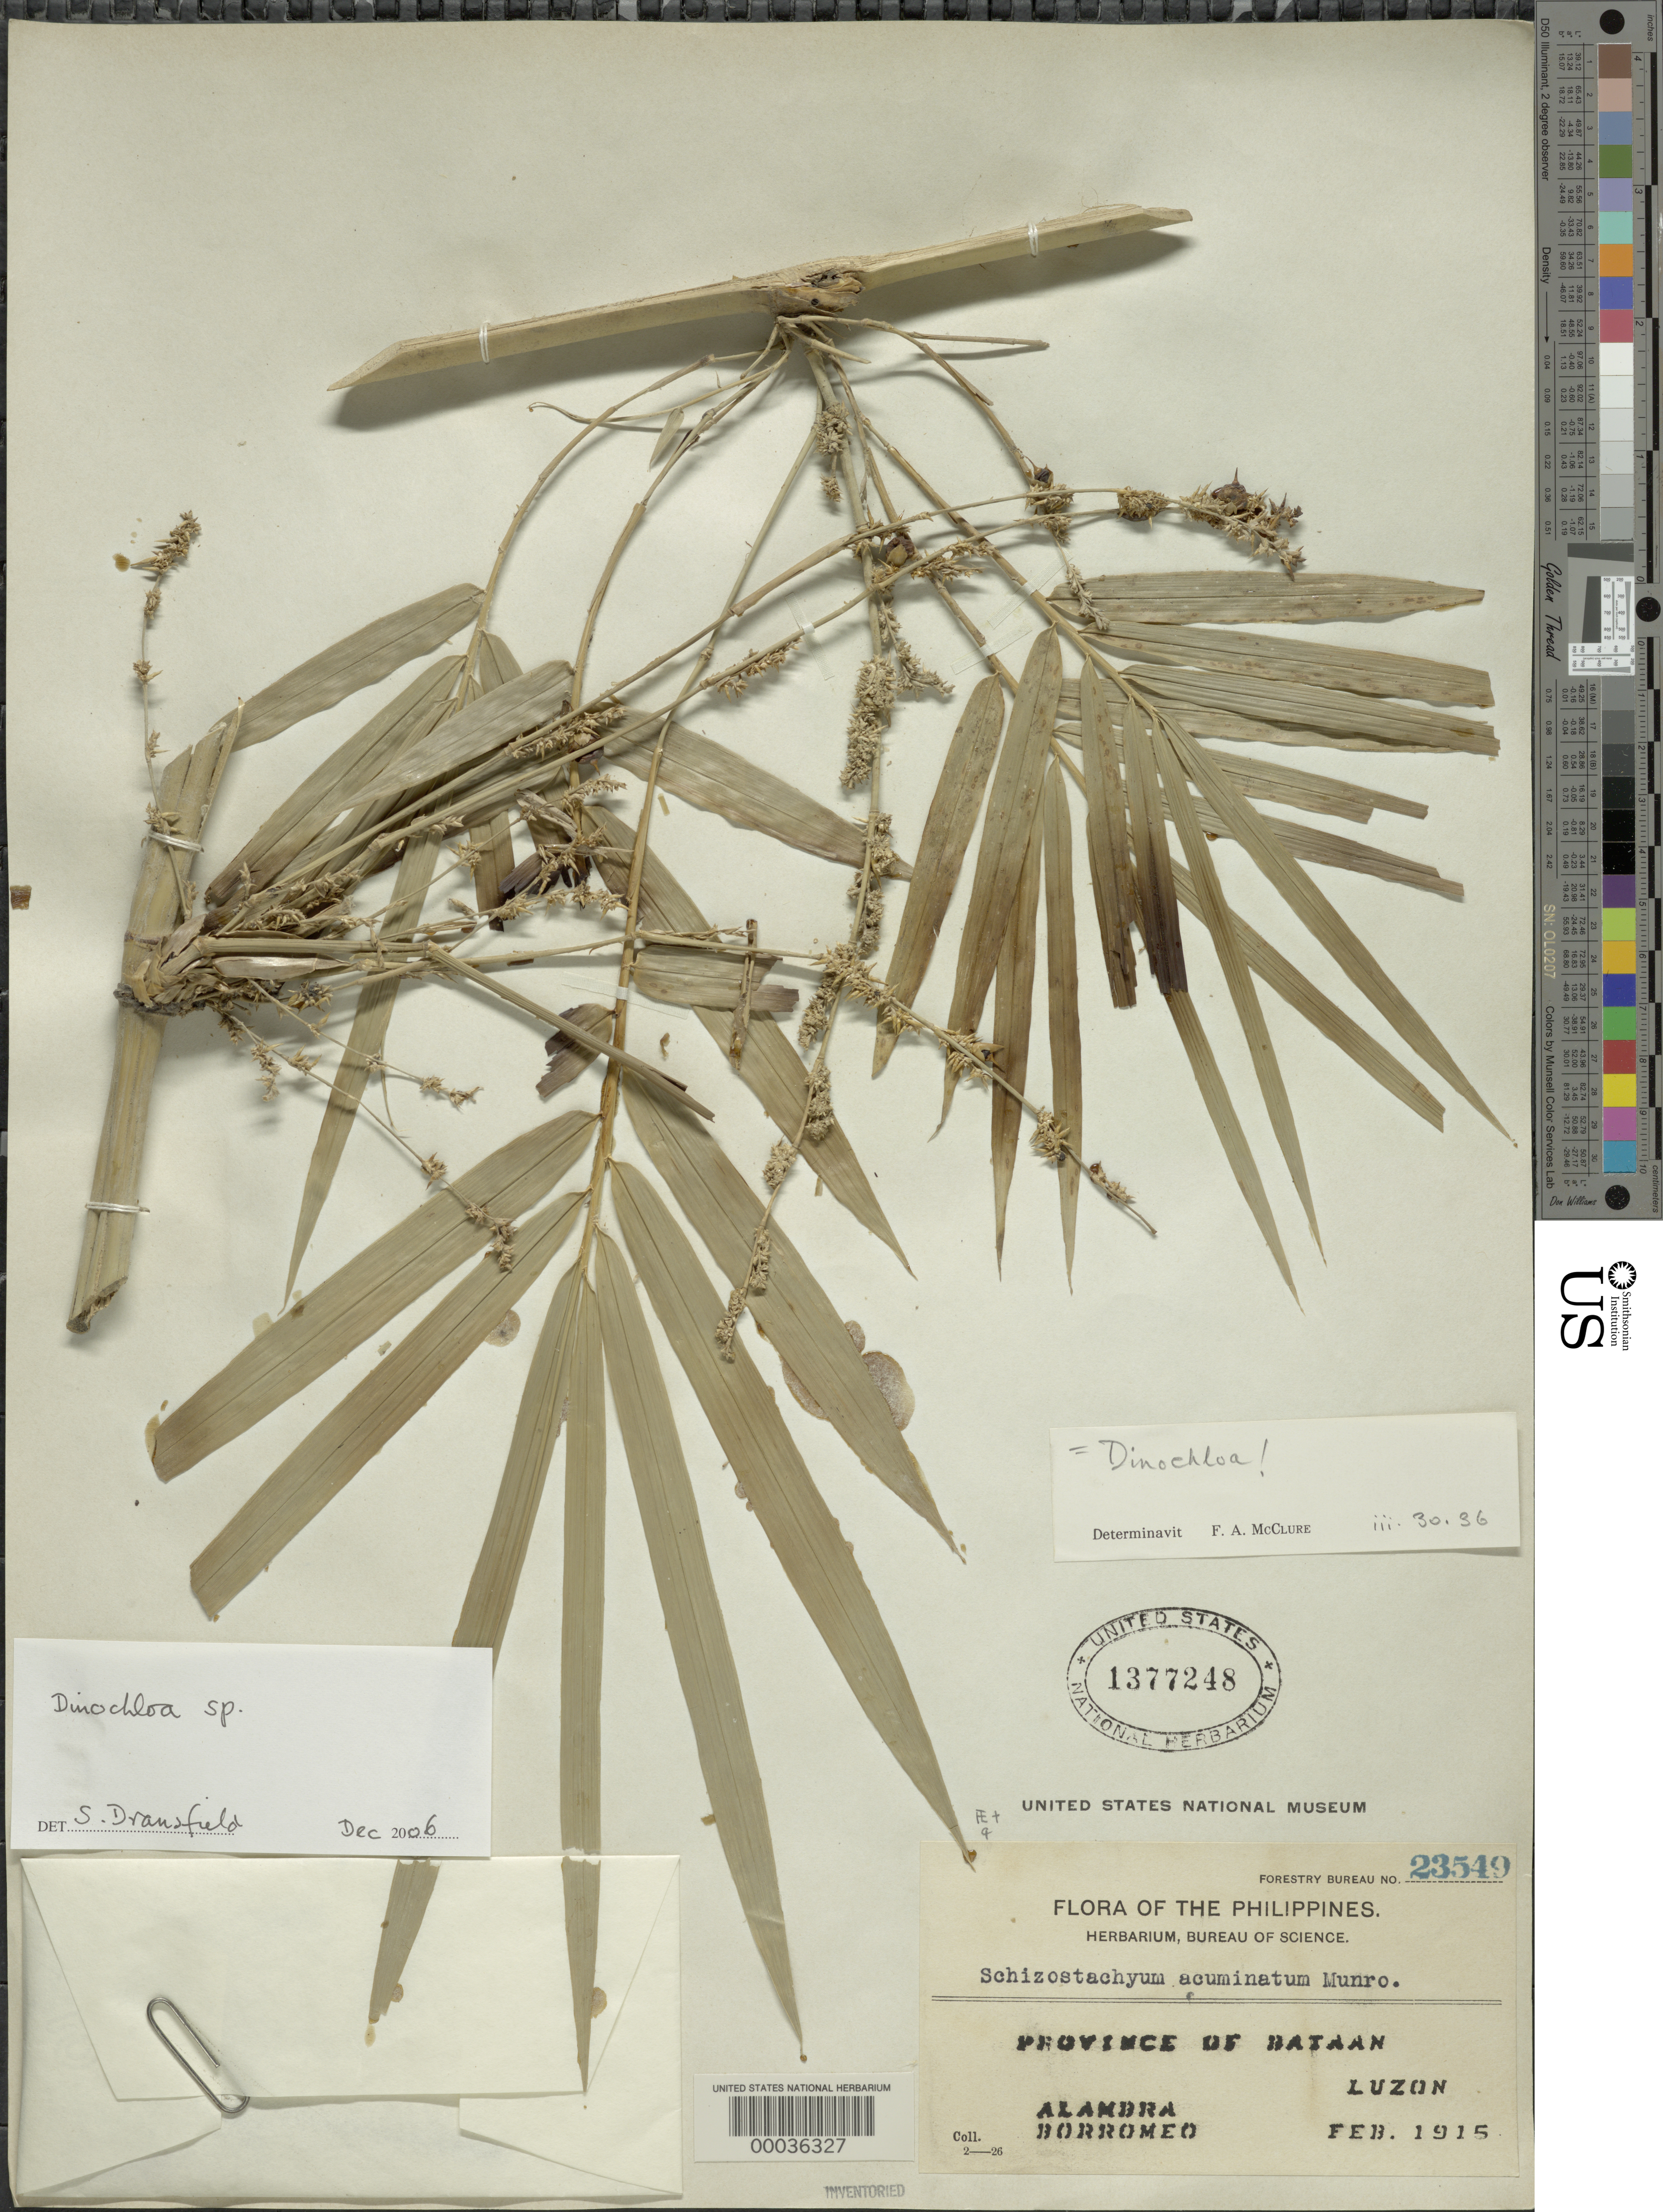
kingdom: Plantae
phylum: Tracheophyta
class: Liliopsida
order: Poales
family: Poaceae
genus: Dinochloa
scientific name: Dinochloa sp.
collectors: A. Borromeo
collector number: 23549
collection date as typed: Feb 1915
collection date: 1915-02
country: Philippines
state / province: Central Luzon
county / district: Bataan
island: Luzon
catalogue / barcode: US 1377248